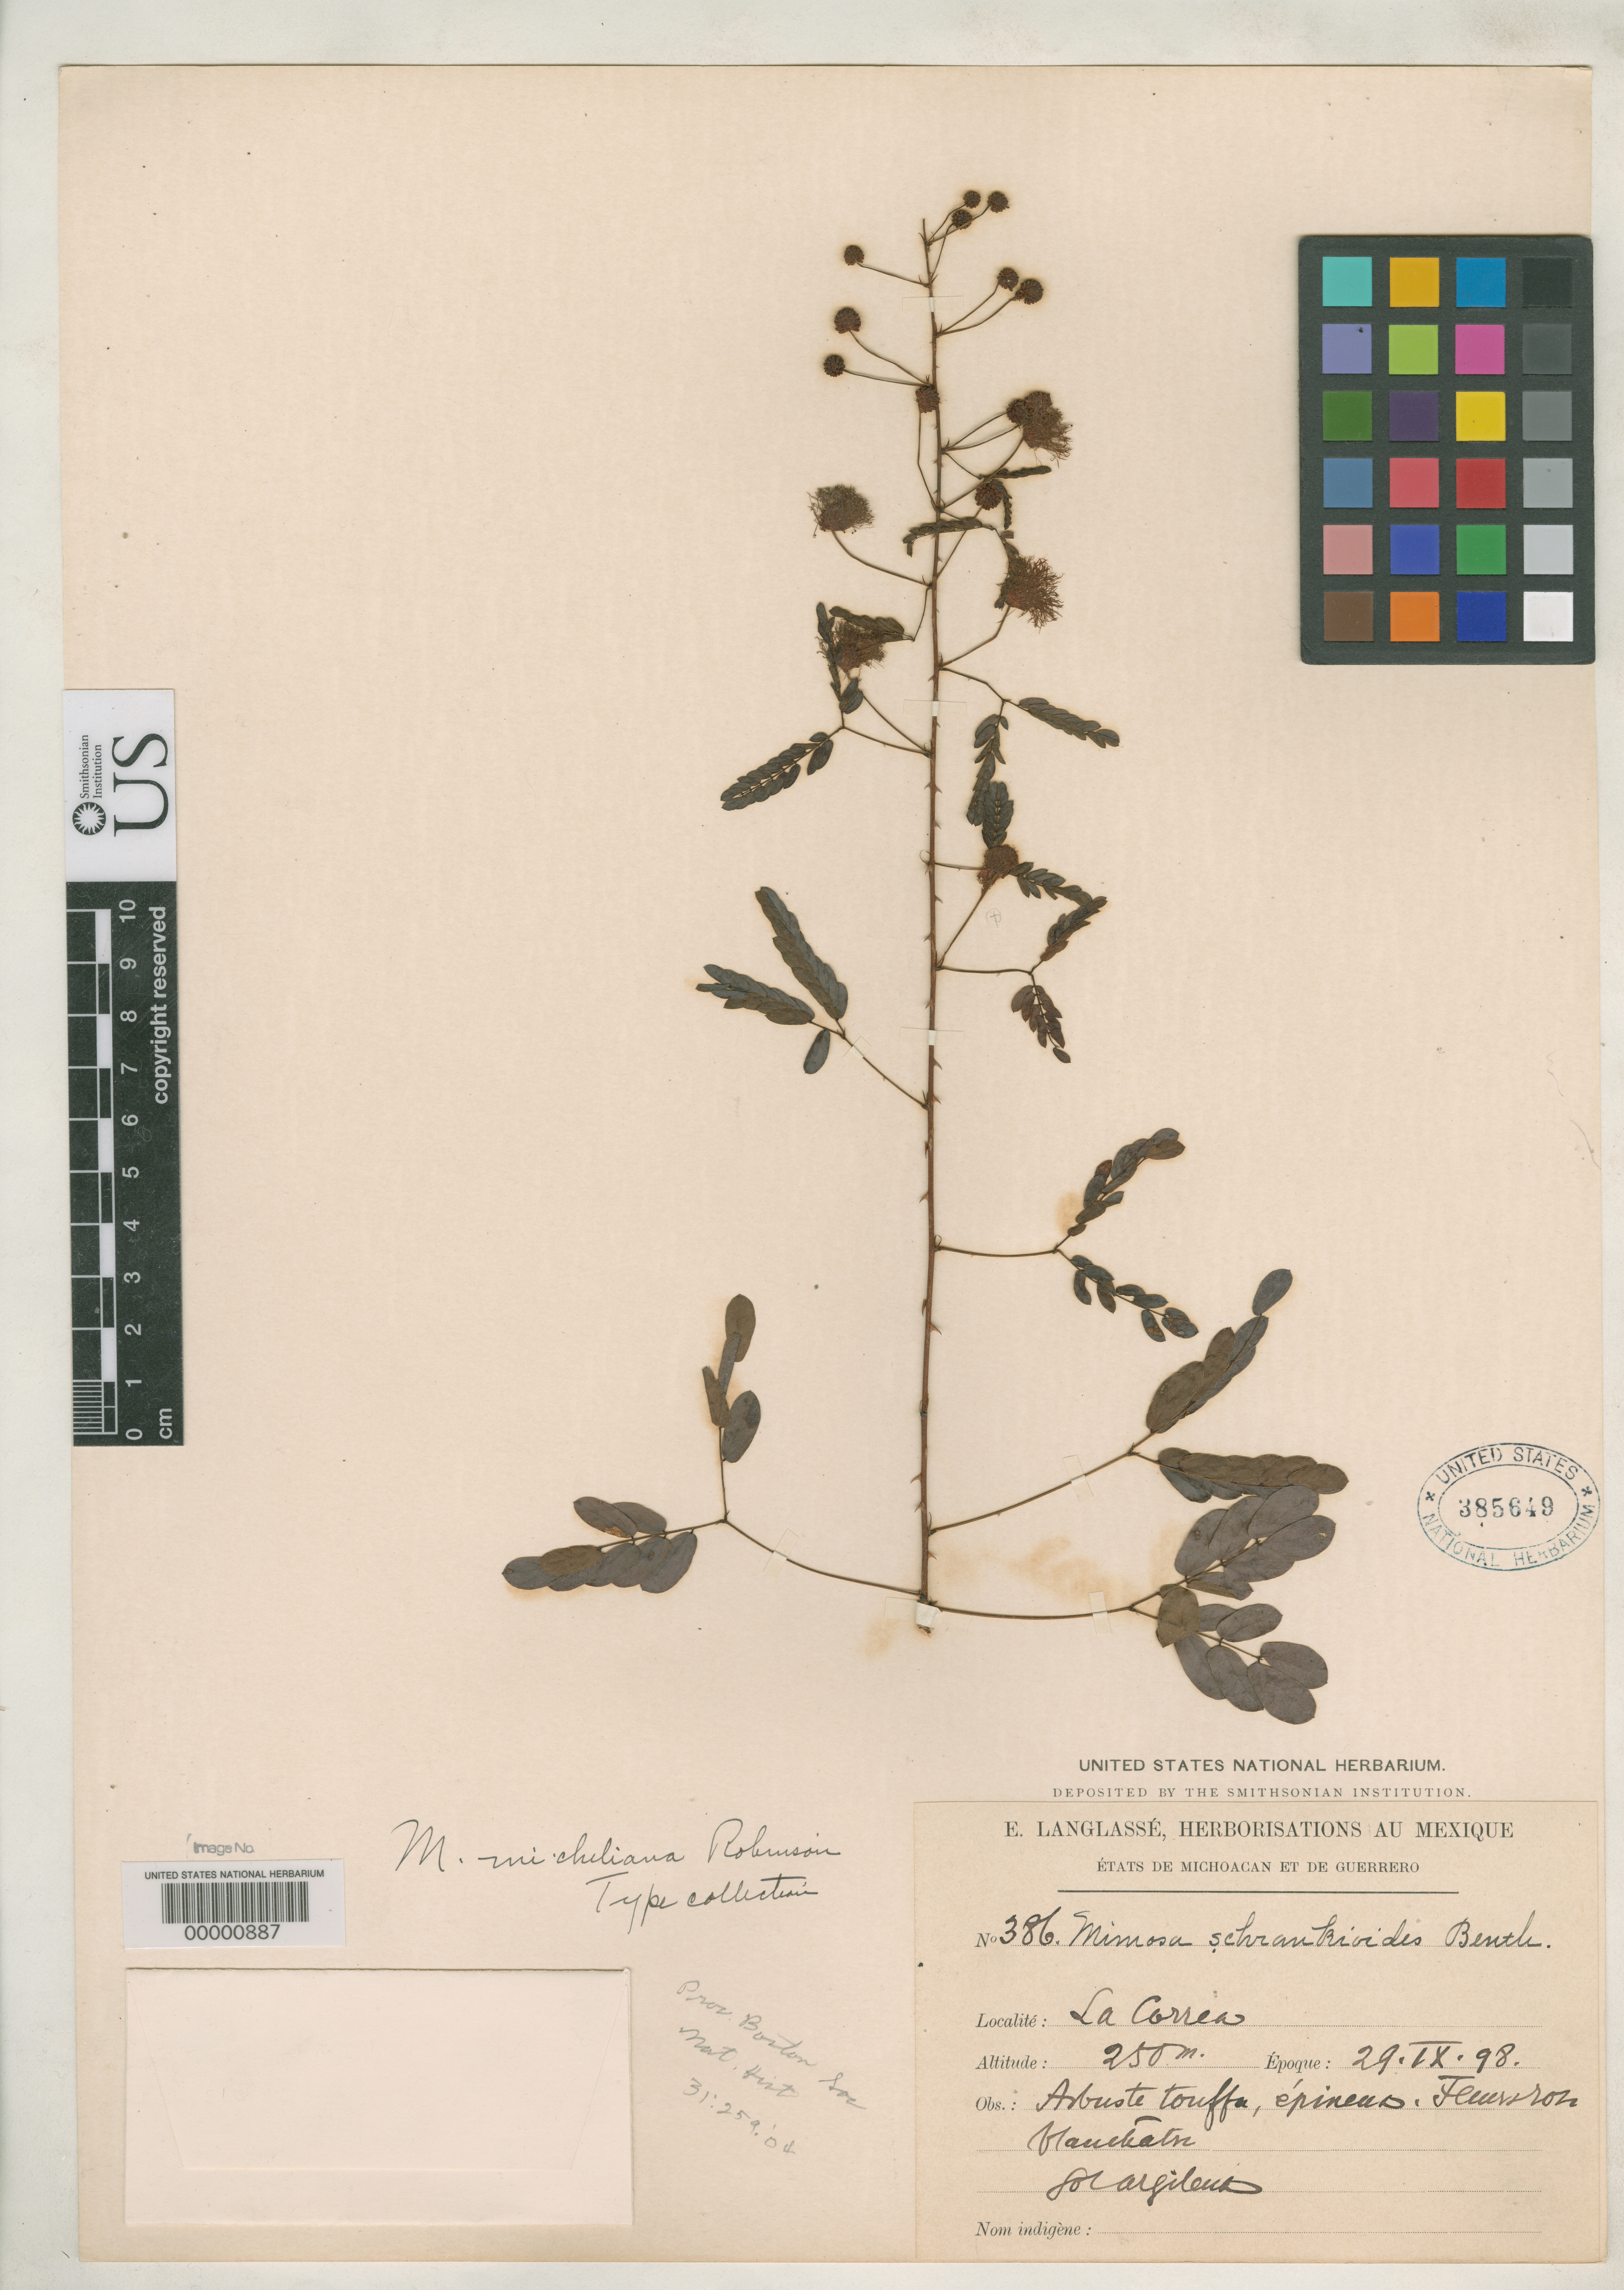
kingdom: Plantae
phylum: Tracheophyta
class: Magnoliopsida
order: Fabales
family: Fabaceae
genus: Mimosa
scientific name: Mimosa micheliana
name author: B.L. Rob.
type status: Isotype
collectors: E. Langlassé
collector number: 386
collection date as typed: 29 Sep 1898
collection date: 1898-09-29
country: Mexico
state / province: Guerrero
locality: La Correa.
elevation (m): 250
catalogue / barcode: US 385649